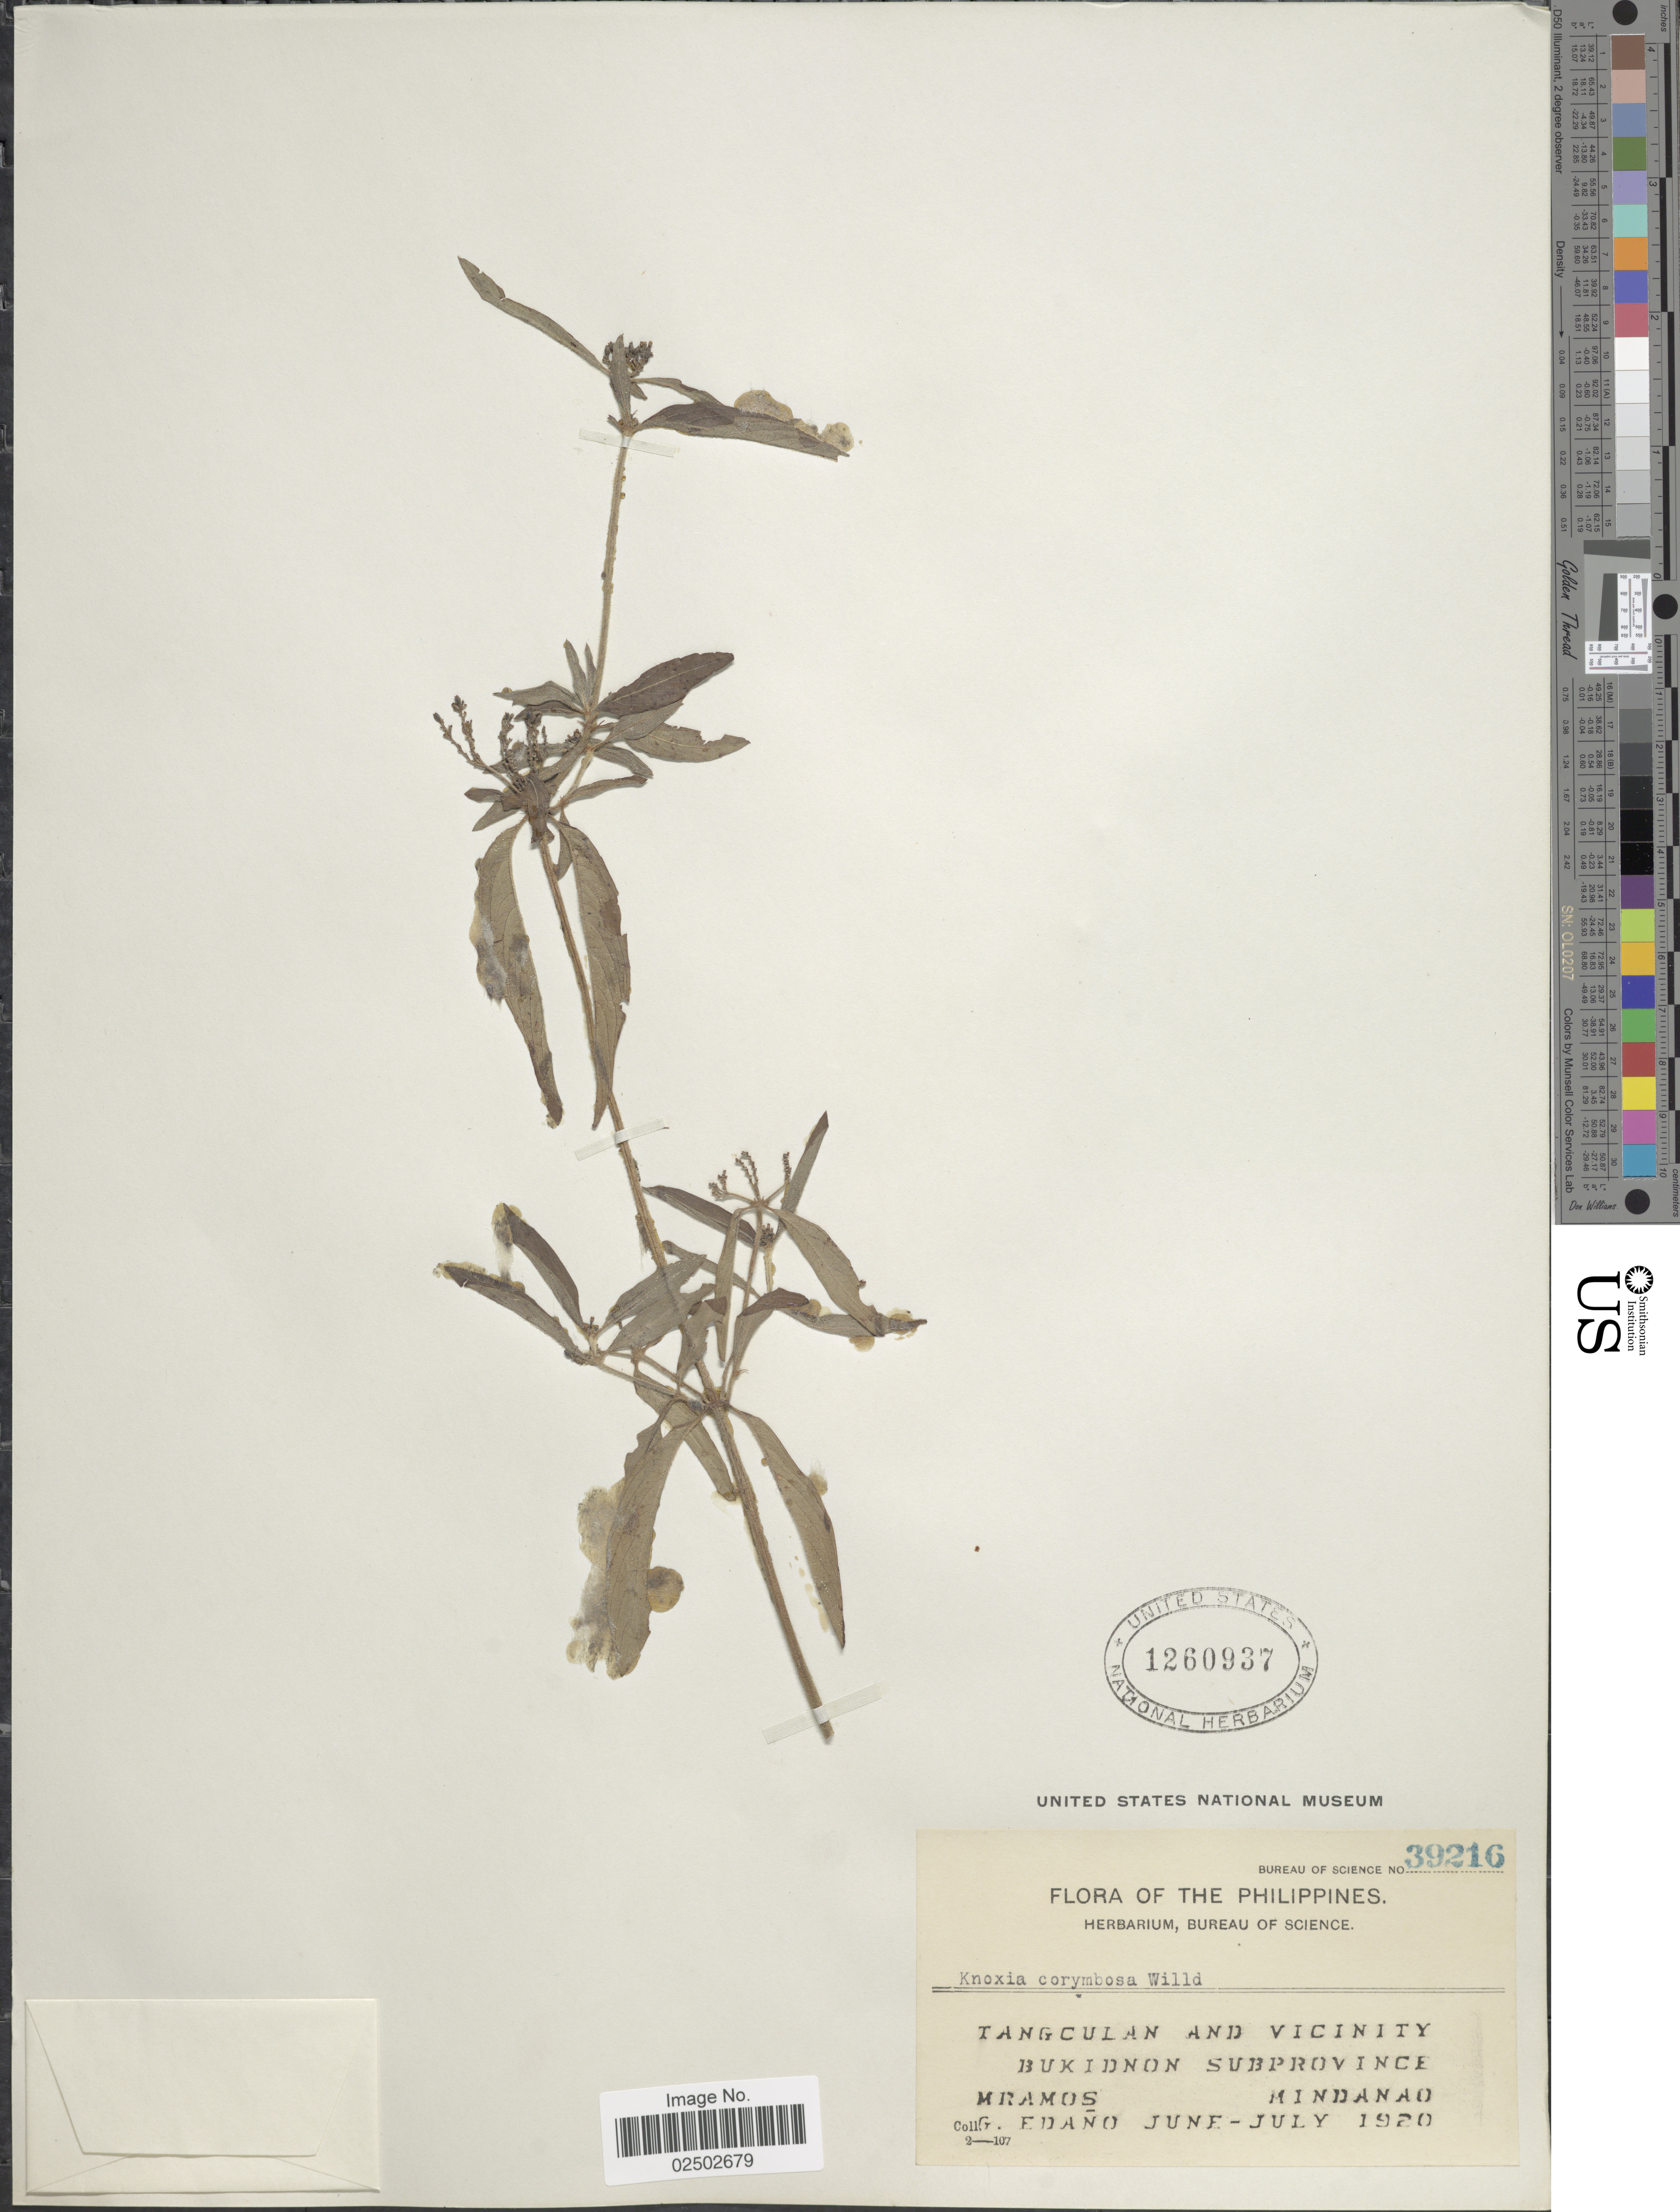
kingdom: Plantae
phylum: Tracheophyta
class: Magnoliopsida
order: Gentianales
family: Rubiaceae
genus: Knoxia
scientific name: Knoxia corymbosa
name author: Willd.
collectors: M. Ramos & G. Edaño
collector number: Bureau of Science 39216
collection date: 1920-06/1920-07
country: Philippines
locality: Tangculan and vicinity. Bukidnon Subprovince Mindanao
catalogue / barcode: US 1260937